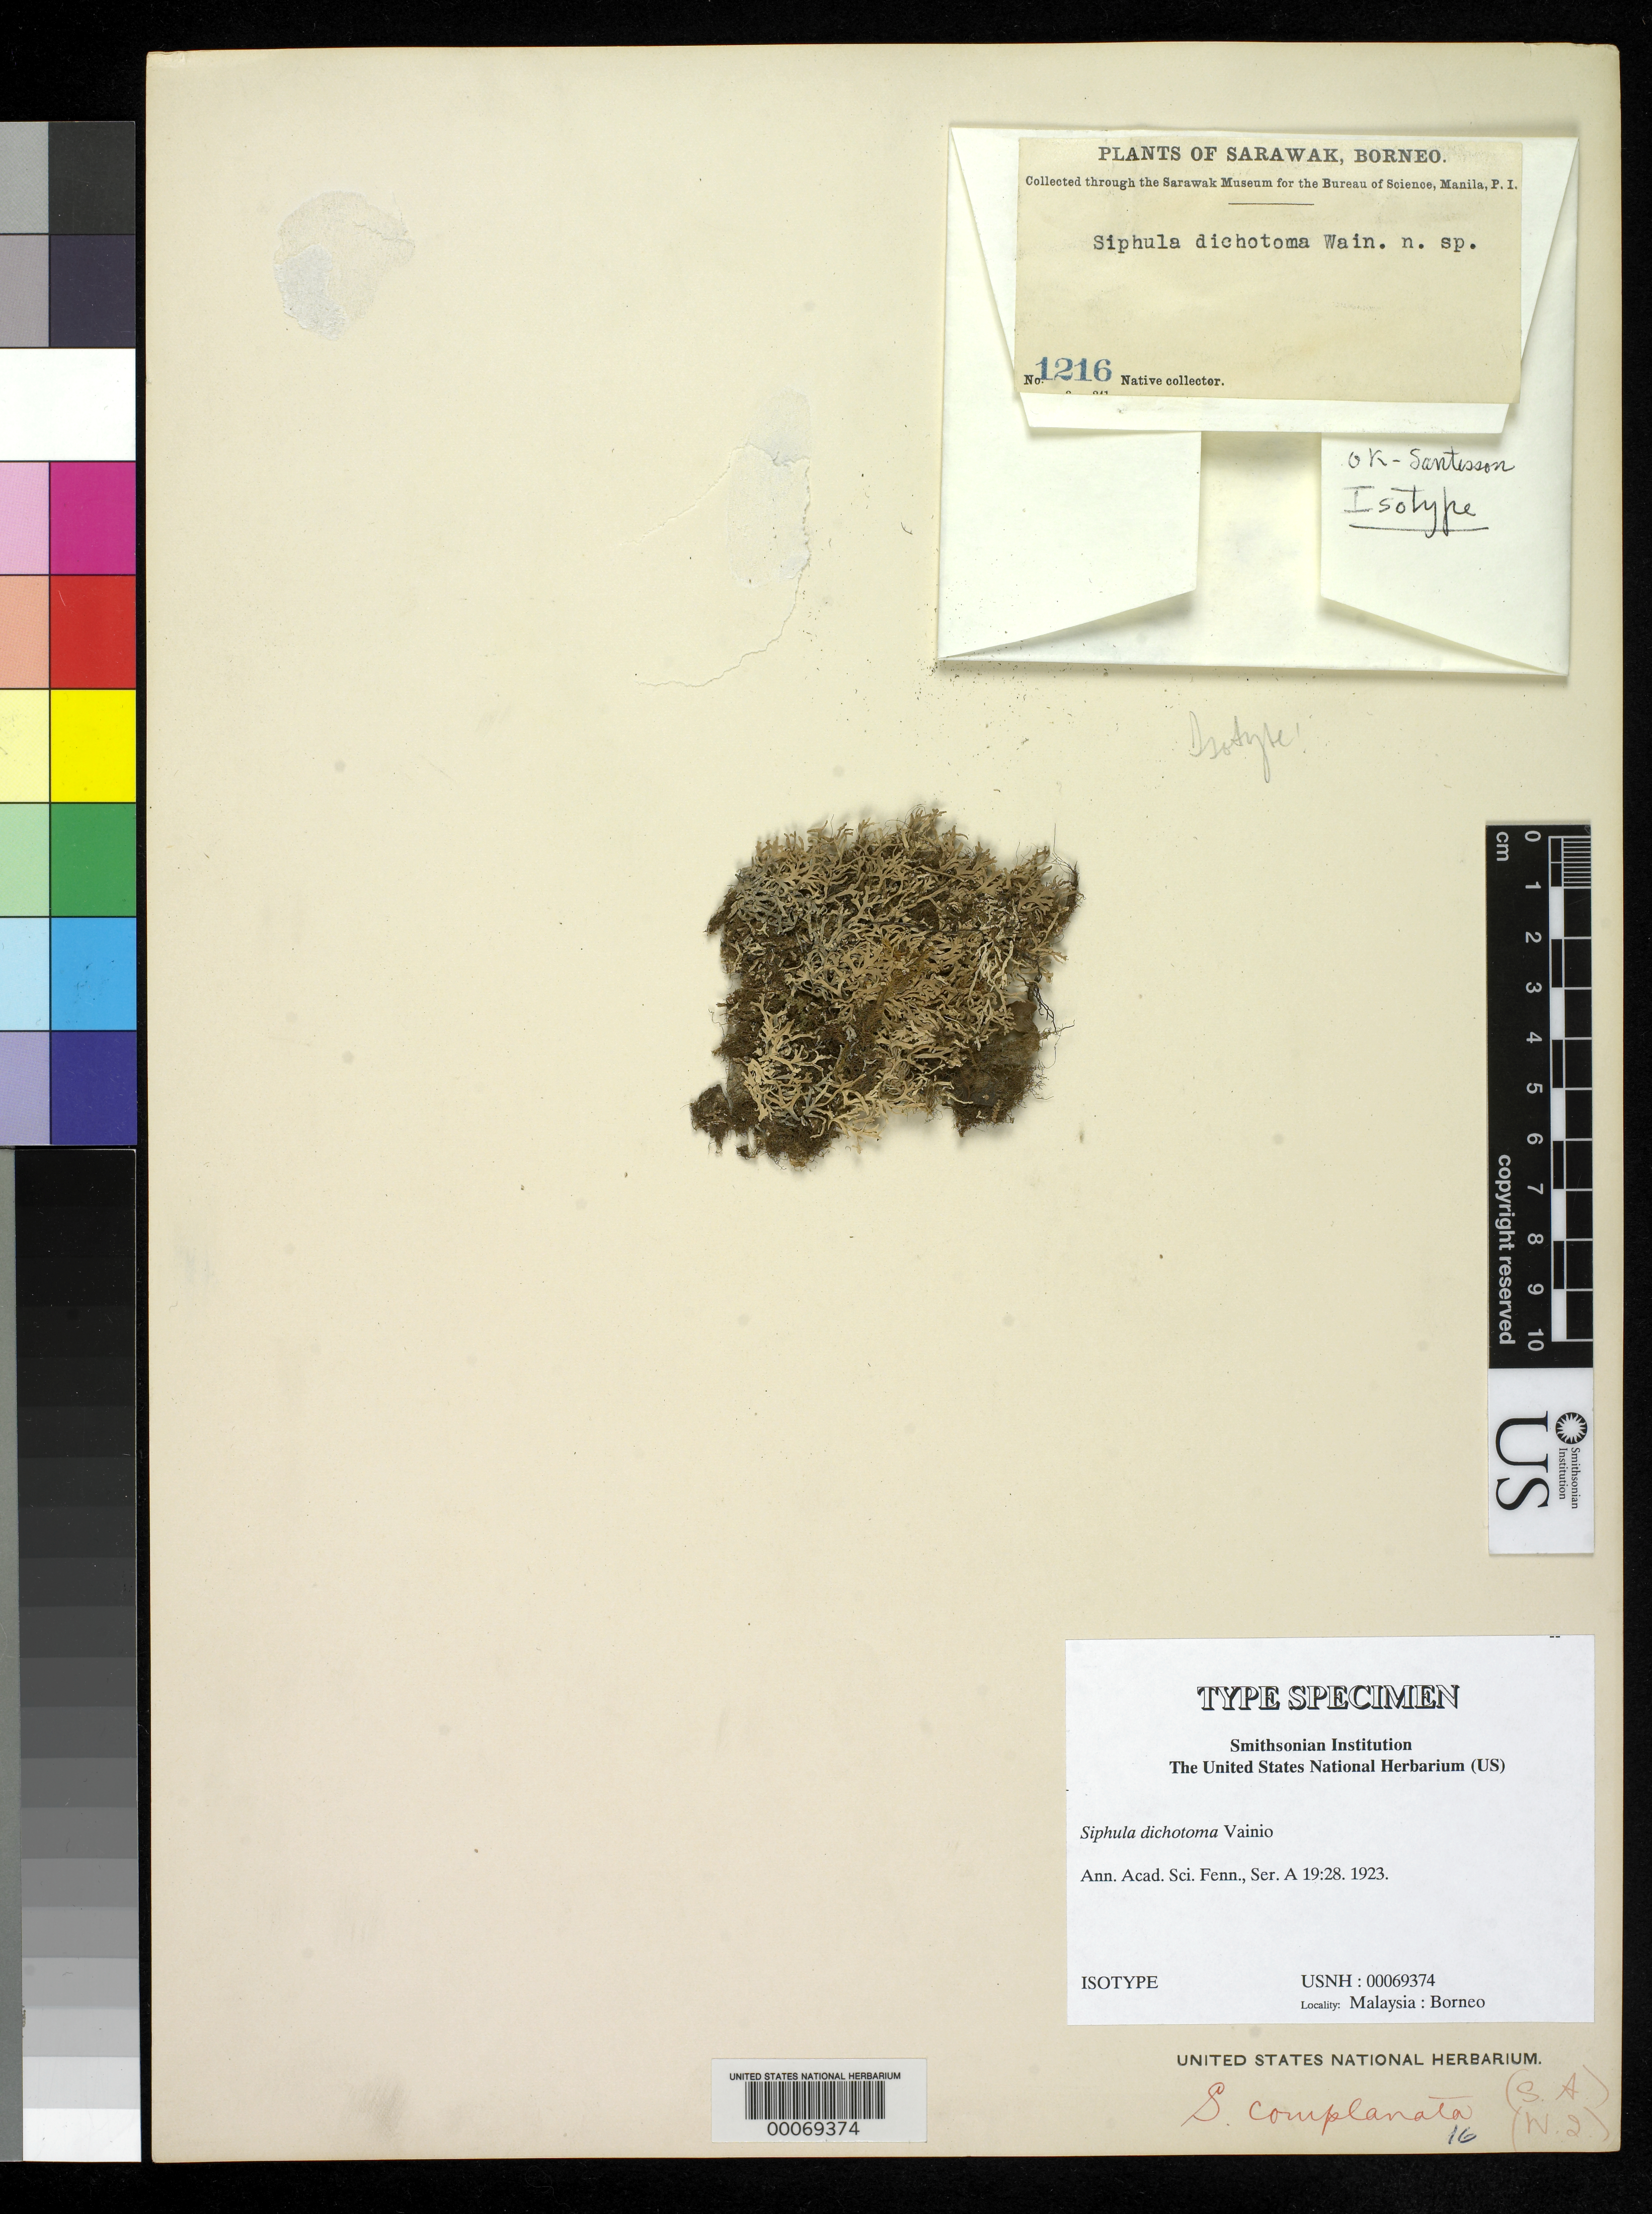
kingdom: Fungi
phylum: Ascomycota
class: Lecanoromycetes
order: Pertusariales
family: Icmadophilaceae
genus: Siphula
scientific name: Siphula dichotoma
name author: Vain.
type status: Isotype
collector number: Bur. Sci. 1216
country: Malaysia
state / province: Sarawak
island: Borneo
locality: Sarawak.